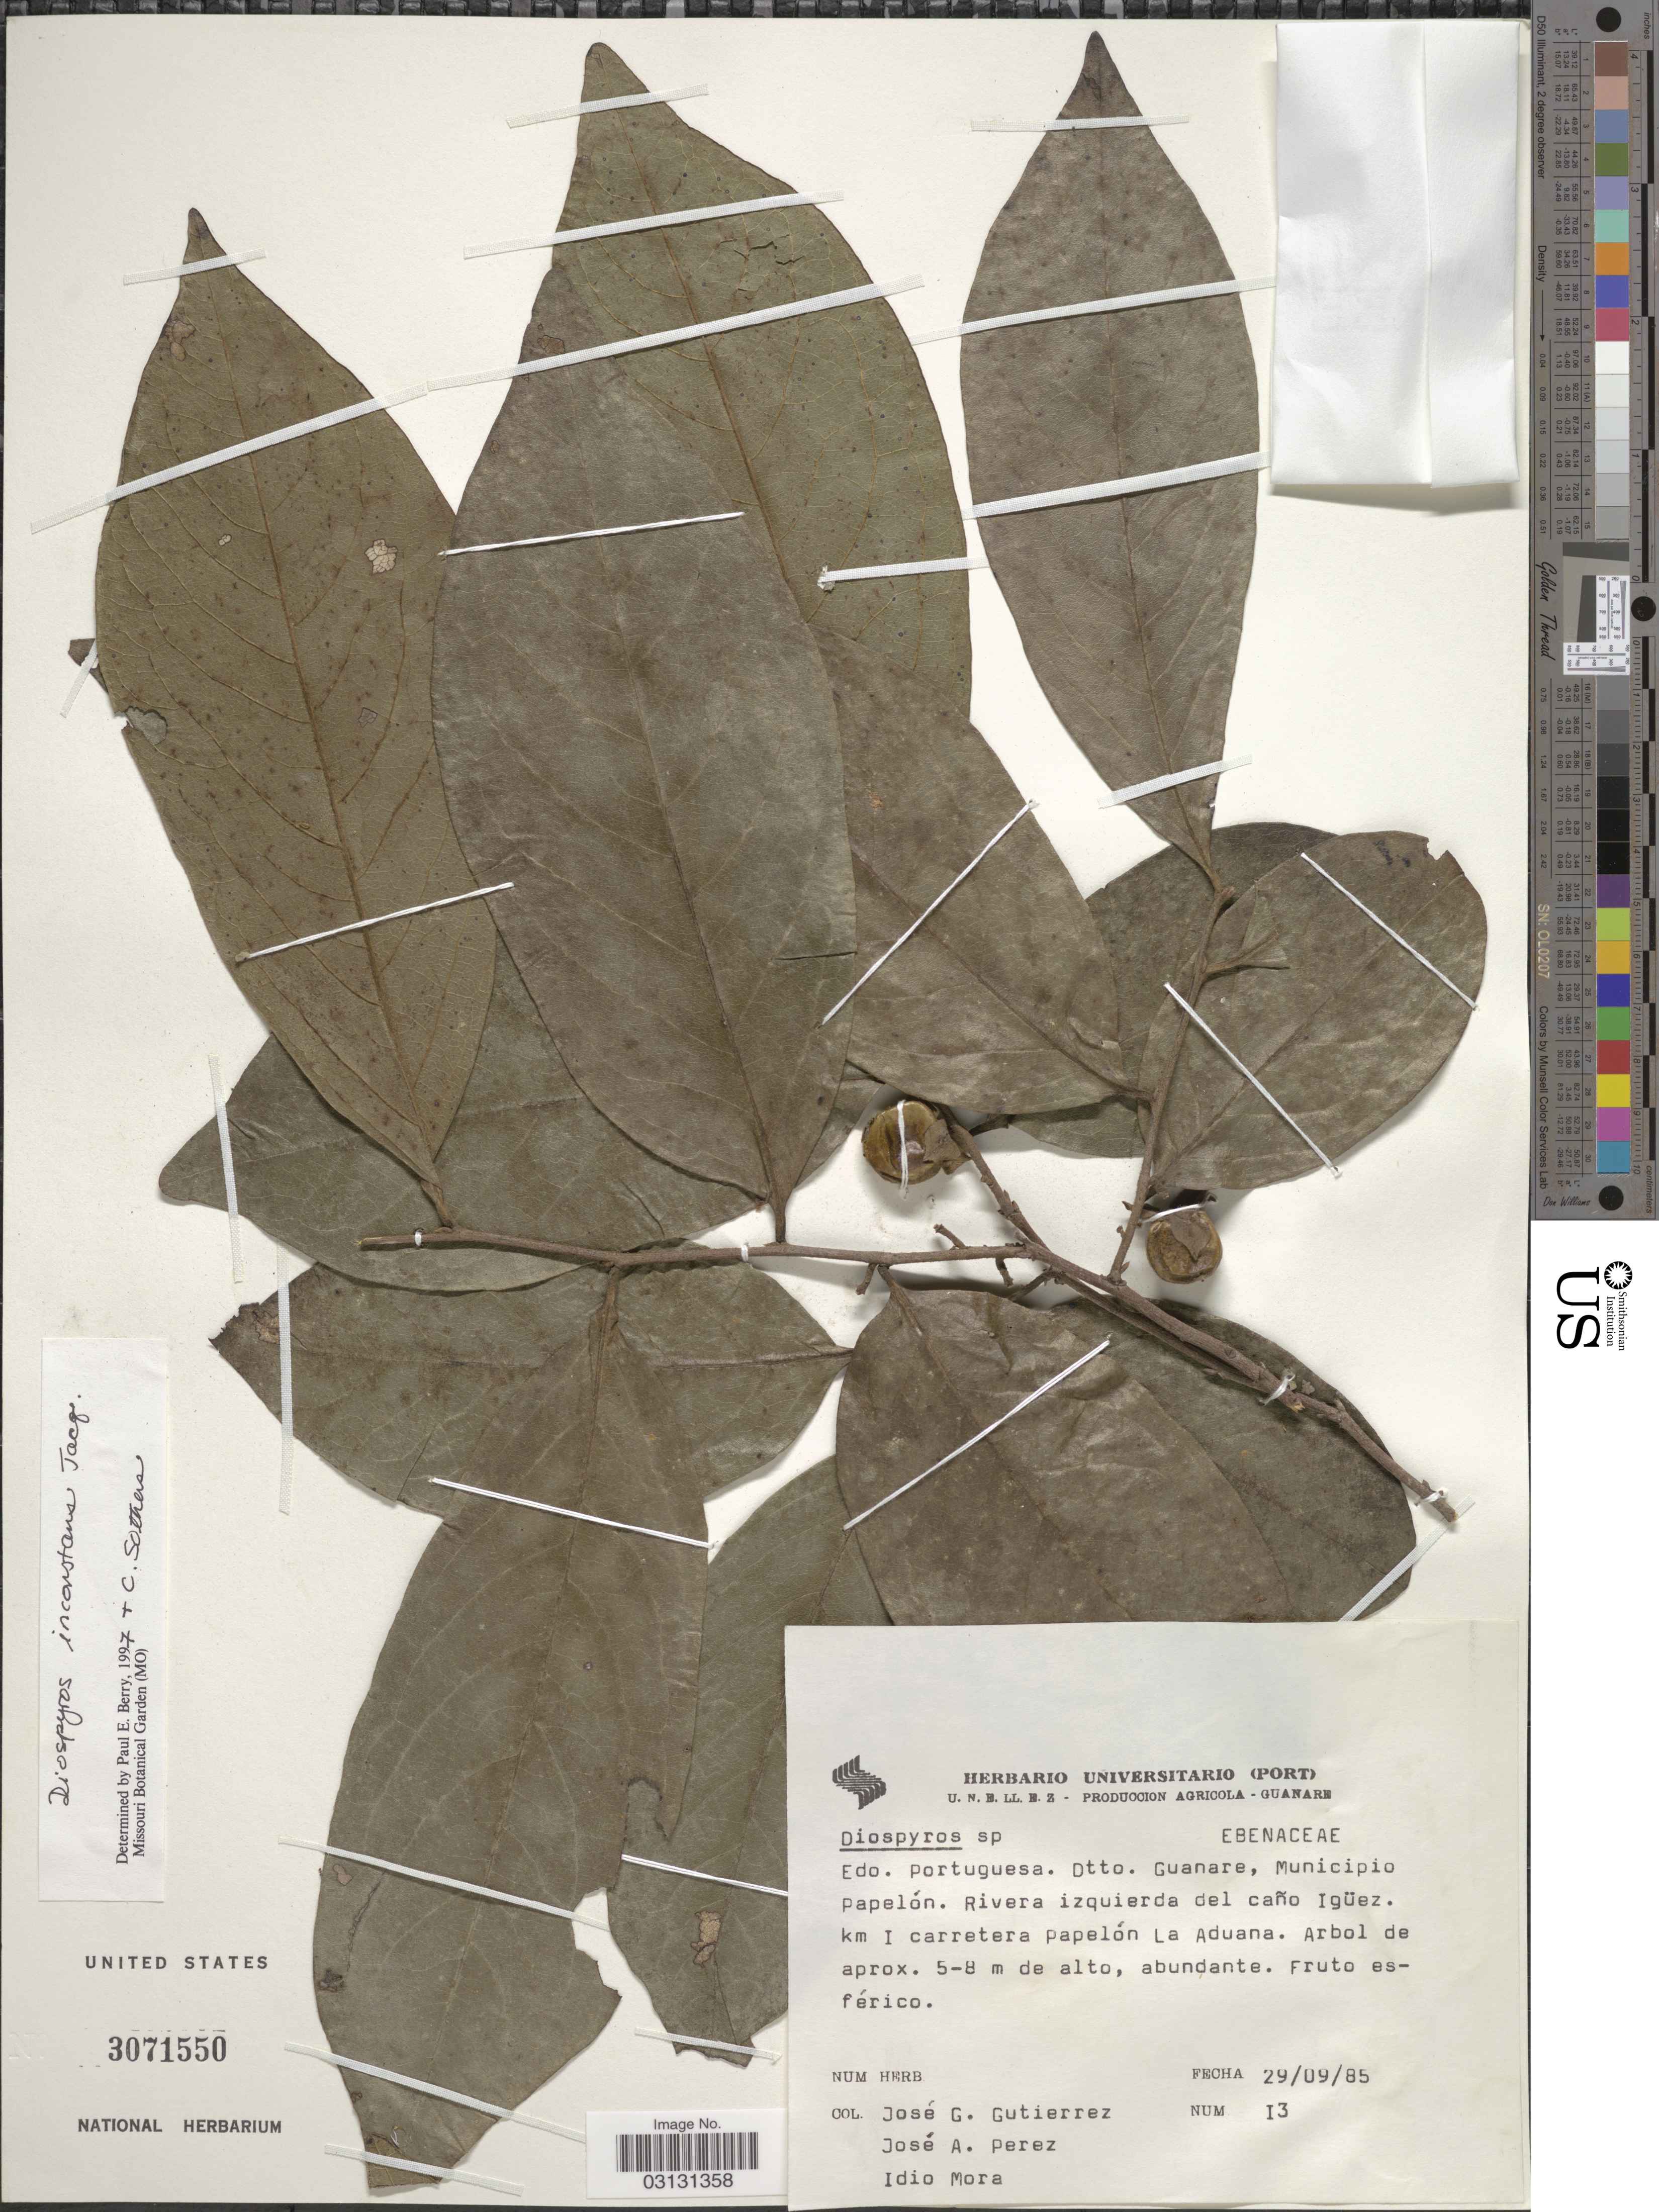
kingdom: Plantae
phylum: Tracheophyta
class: Magnoliopsida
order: Ericales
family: Ebenaceae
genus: Diospyros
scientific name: Diospyros inconstans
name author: Jacq.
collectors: J. Gutiérrez, J. Perez & I. Mora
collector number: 13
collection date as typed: Transcribed d/m/y: 29/9/85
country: Venezuela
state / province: Portuguesa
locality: Dtto. Guanare, Municipio Papelón. Rivera izquierda del caño igüez. km I carretera Papelón La Aduana.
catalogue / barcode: US 3071550